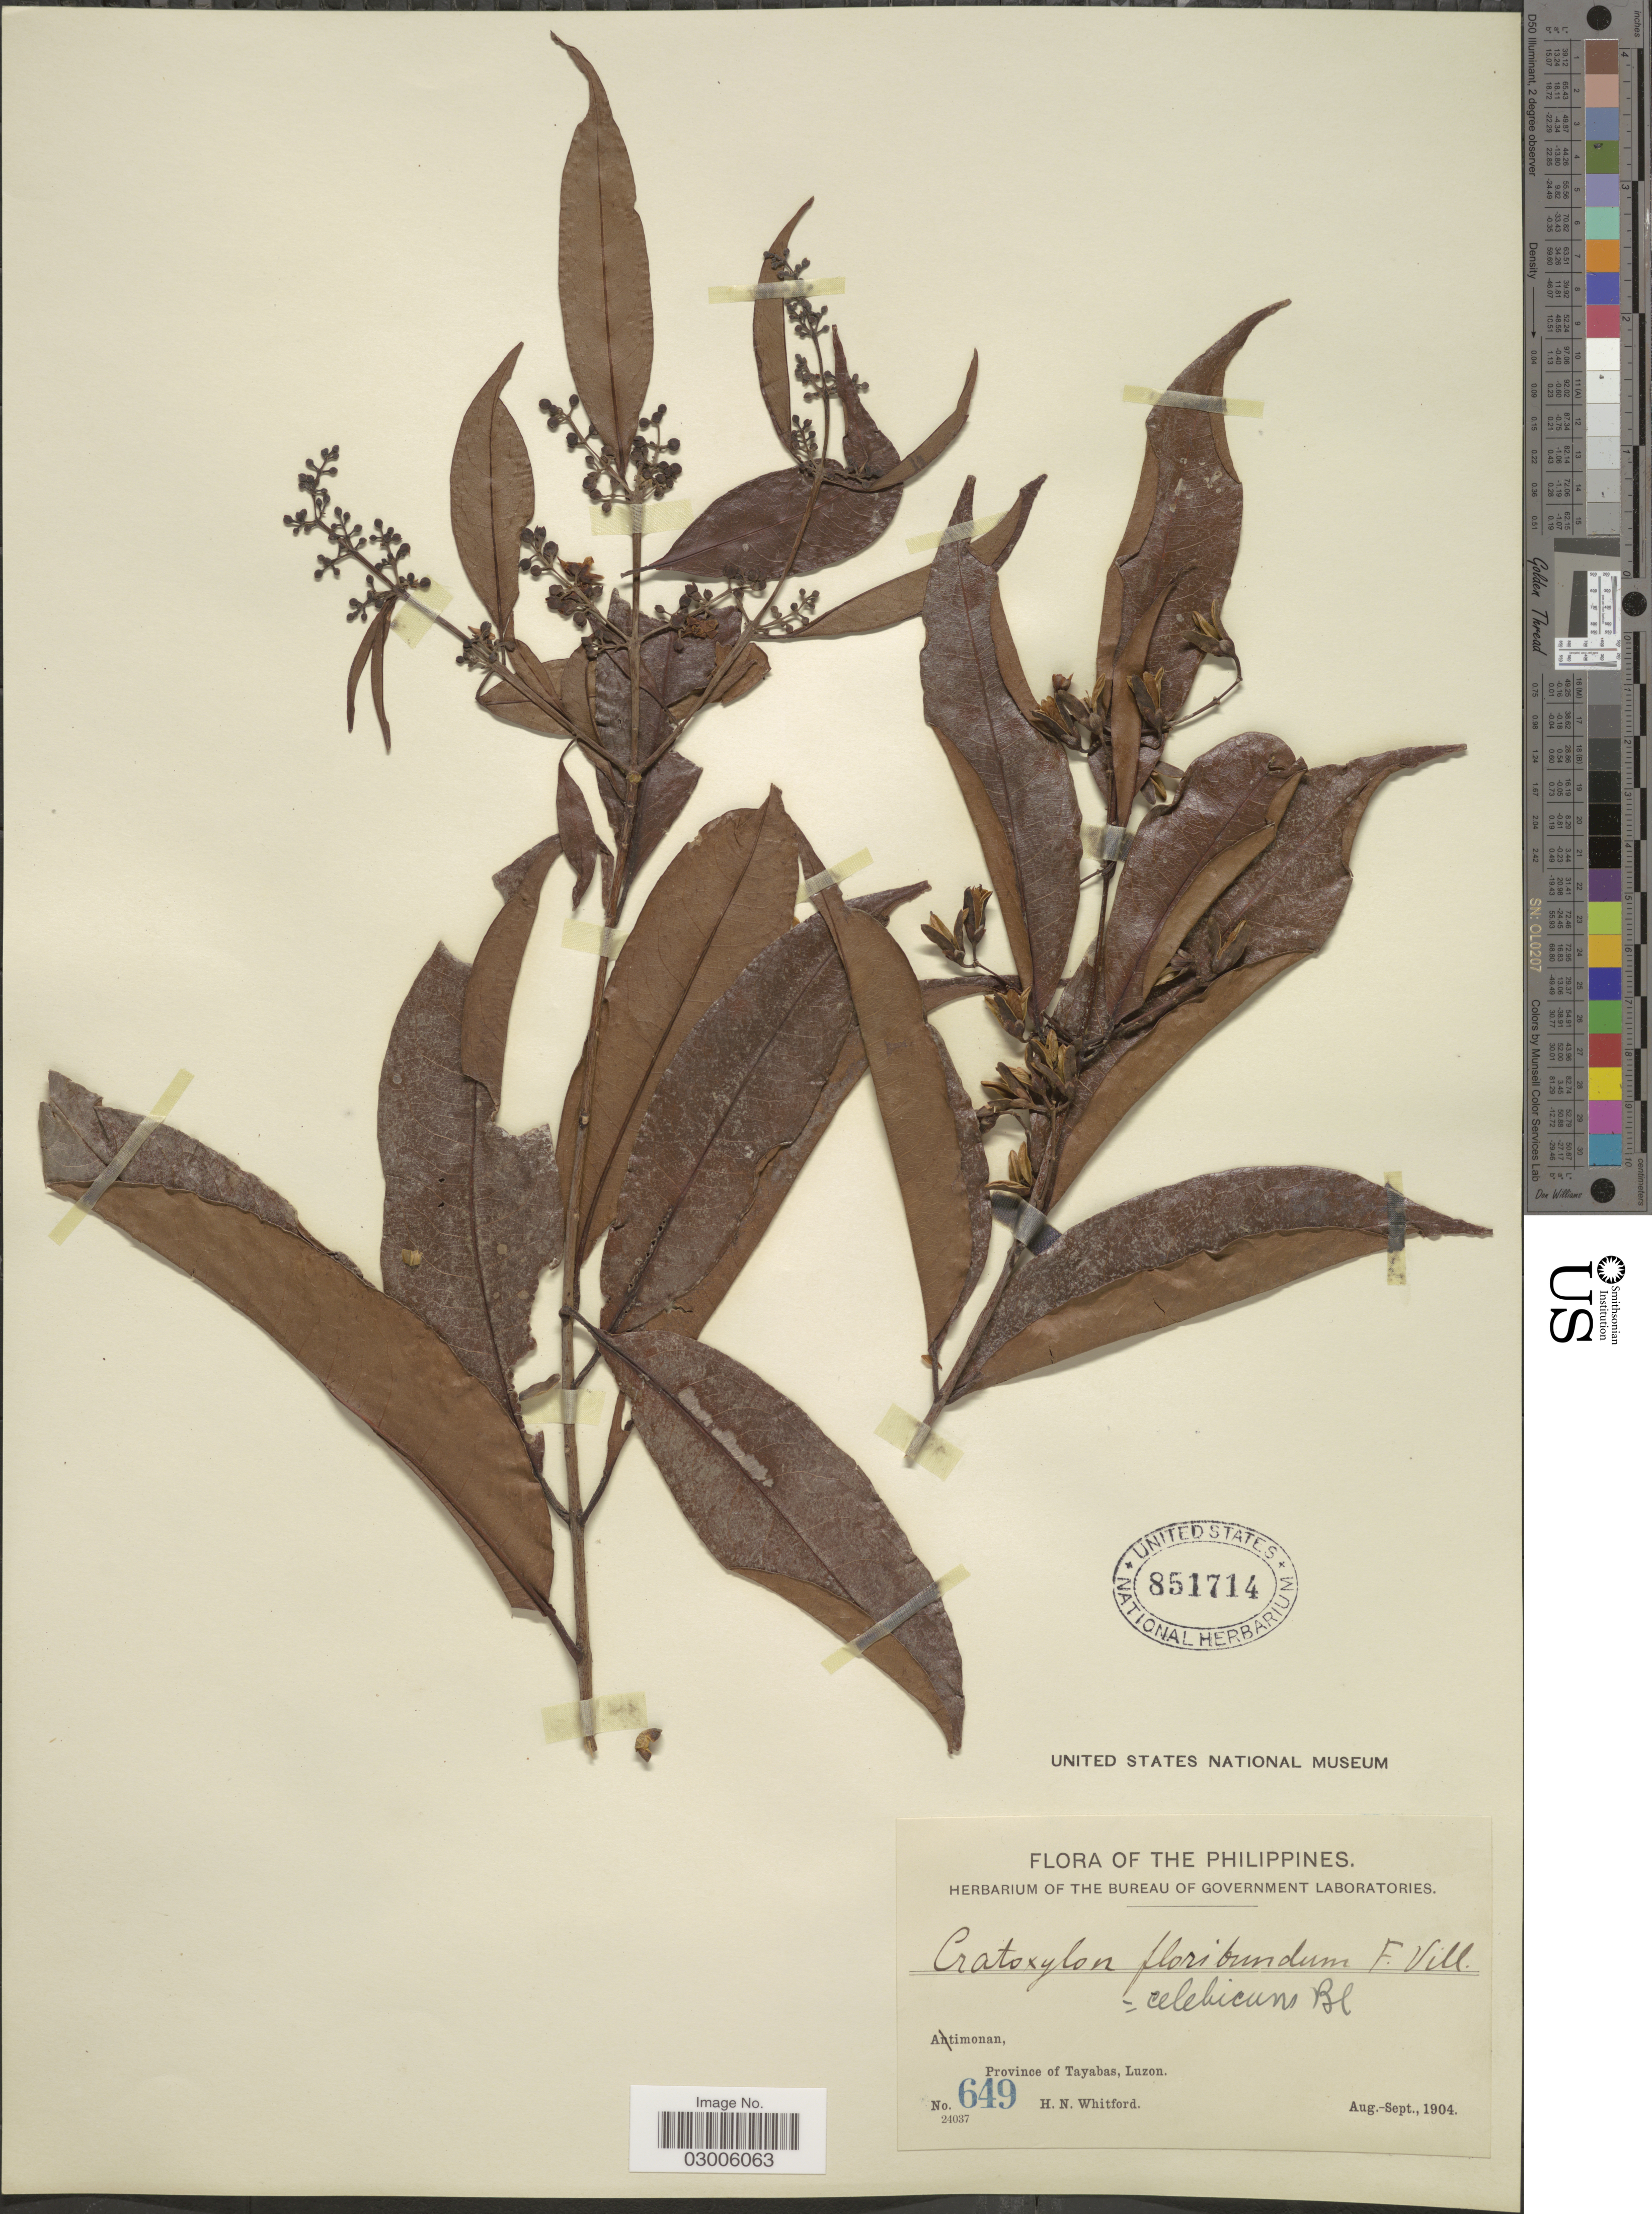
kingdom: Plantae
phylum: Tracheophyta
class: Magnoliopsida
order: Malpighiales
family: Hypericaceae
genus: Cratoxylum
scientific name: Cratoxylum celebicum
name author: Blume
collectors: H. N. Whitford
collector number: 649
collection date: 1904-08/1904-09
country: Philippines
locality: Atimonan, Province of Tayabas, Luzon.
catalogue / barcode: US 851714